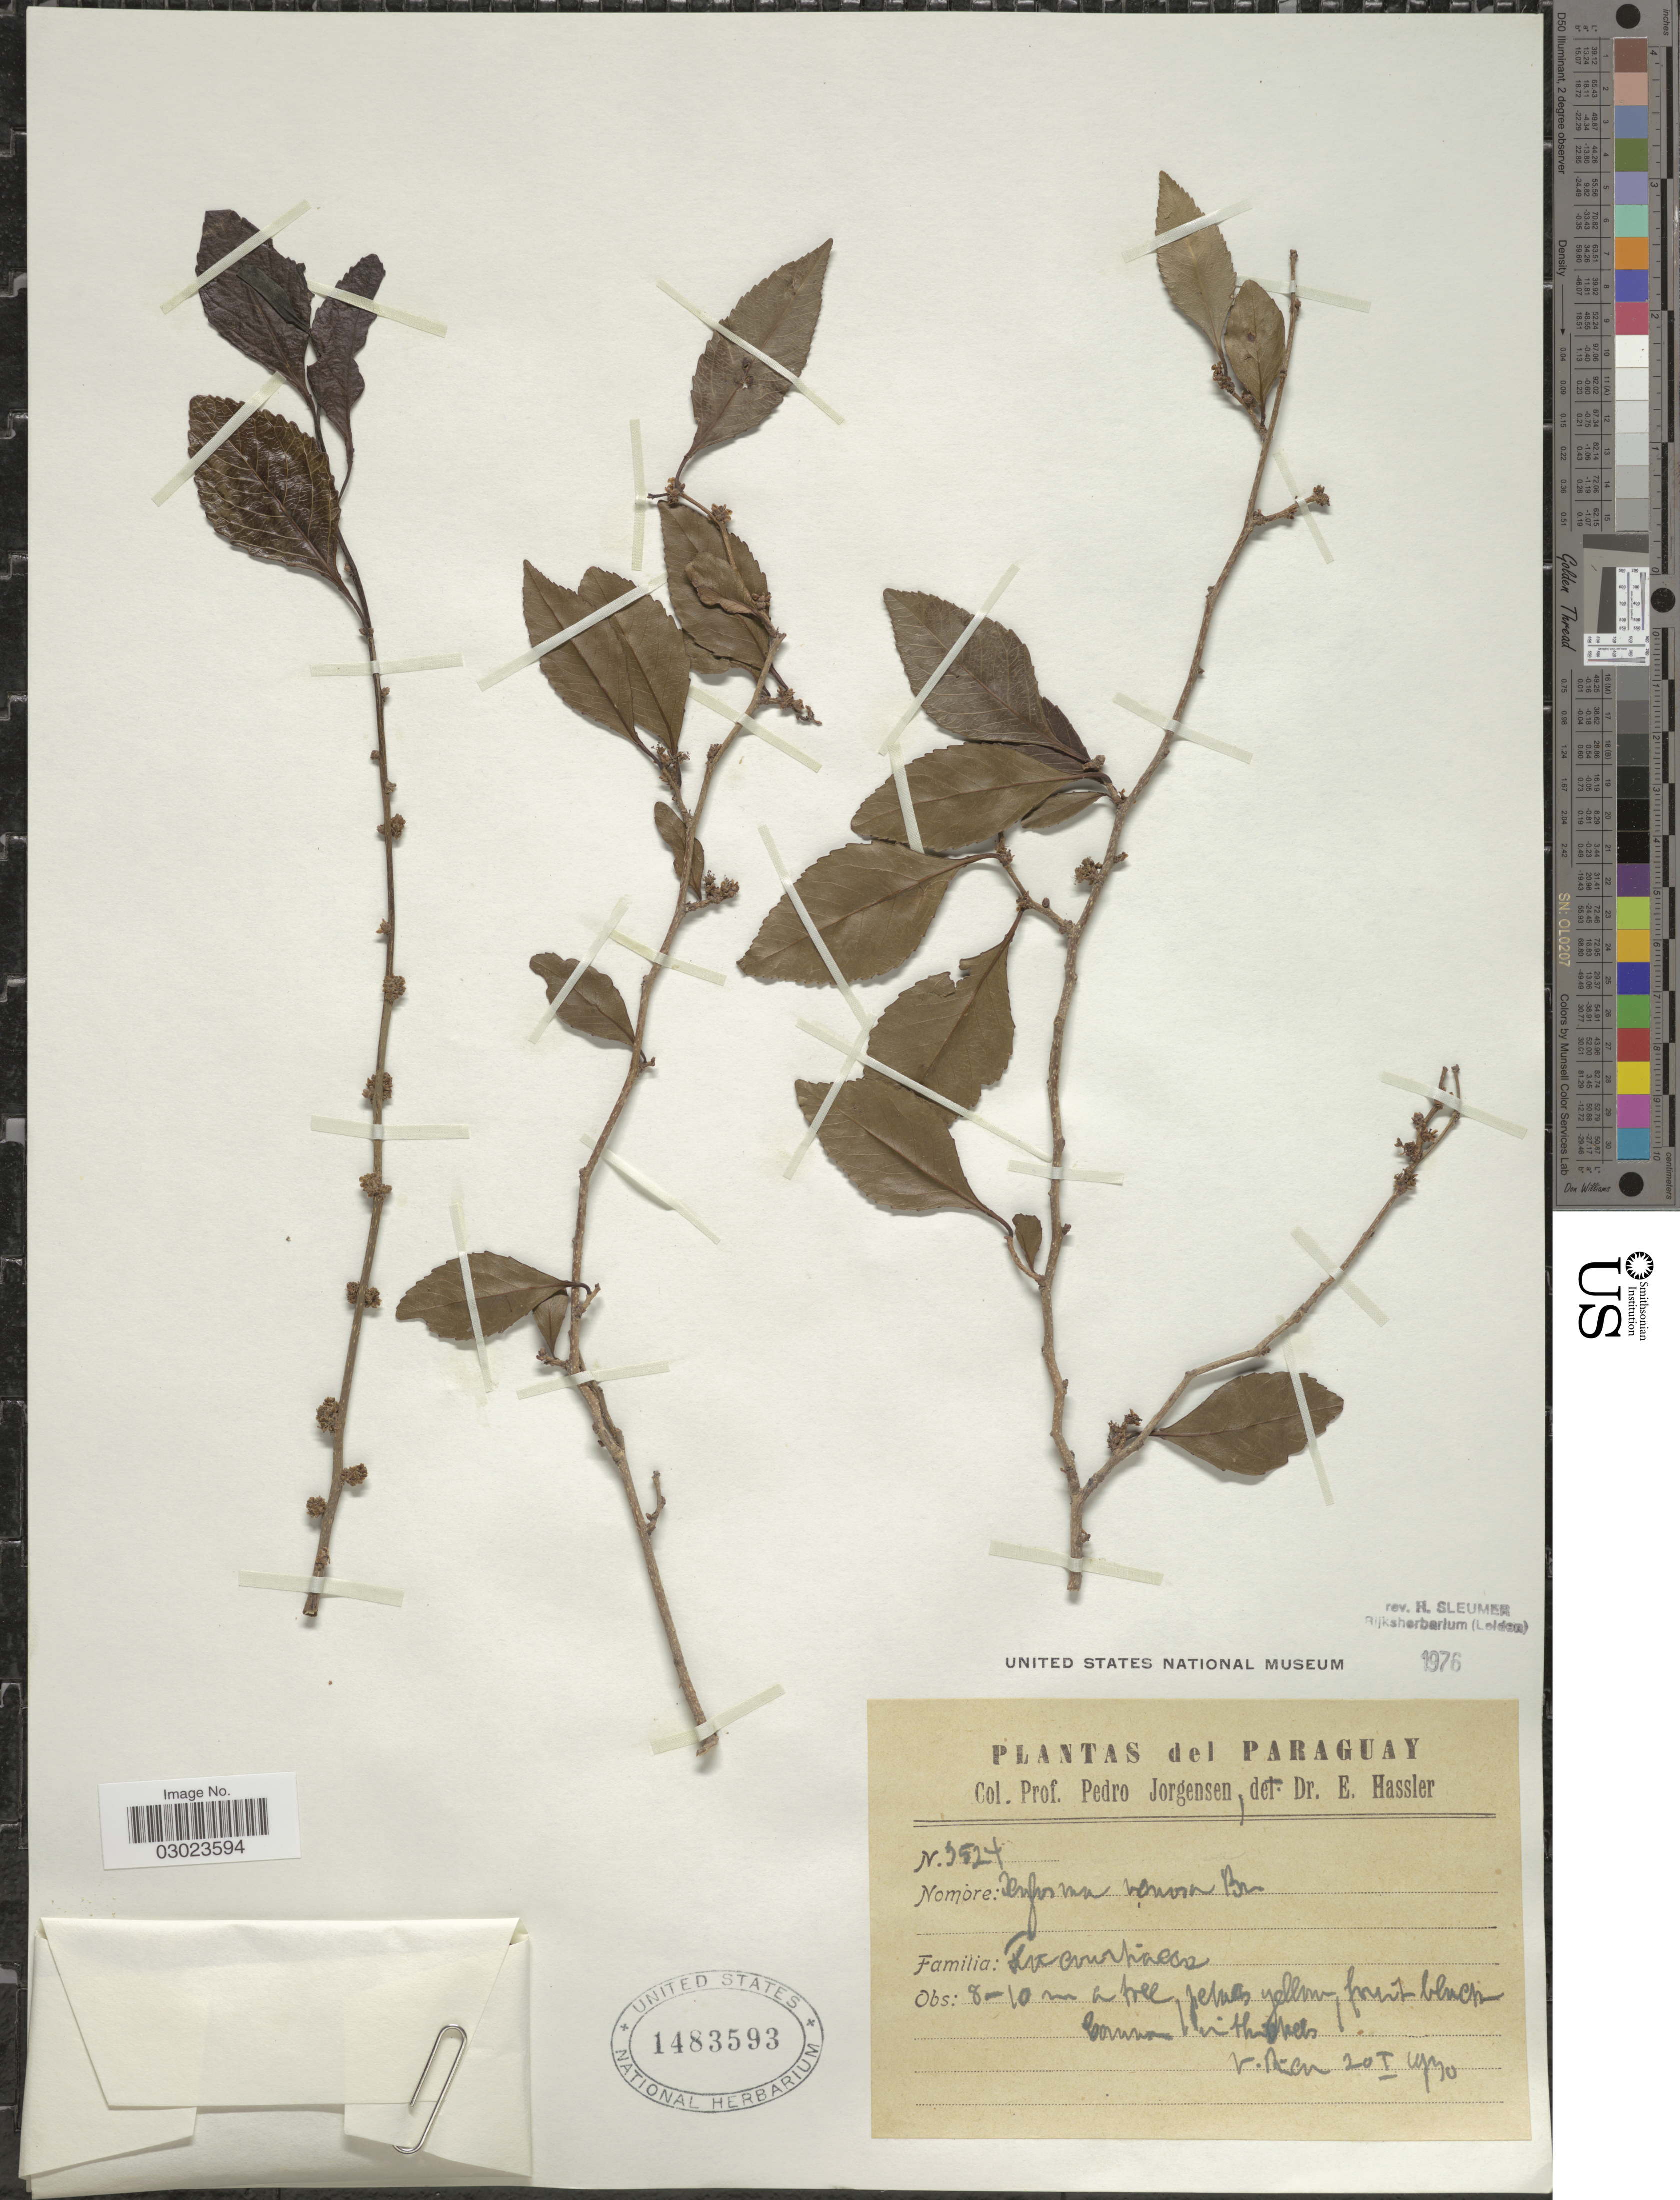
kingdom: Plantae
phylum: Tracheophyta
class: Magnoliopsida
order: Malpighiales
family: Salicaceae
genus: Xylosma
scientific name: Xylosma venosa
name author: N.E. Br.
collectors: P. Jörgensen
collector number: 3524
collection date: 1930-01-20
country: Paraguay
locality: Common in thickets.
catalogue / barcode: US 1483593